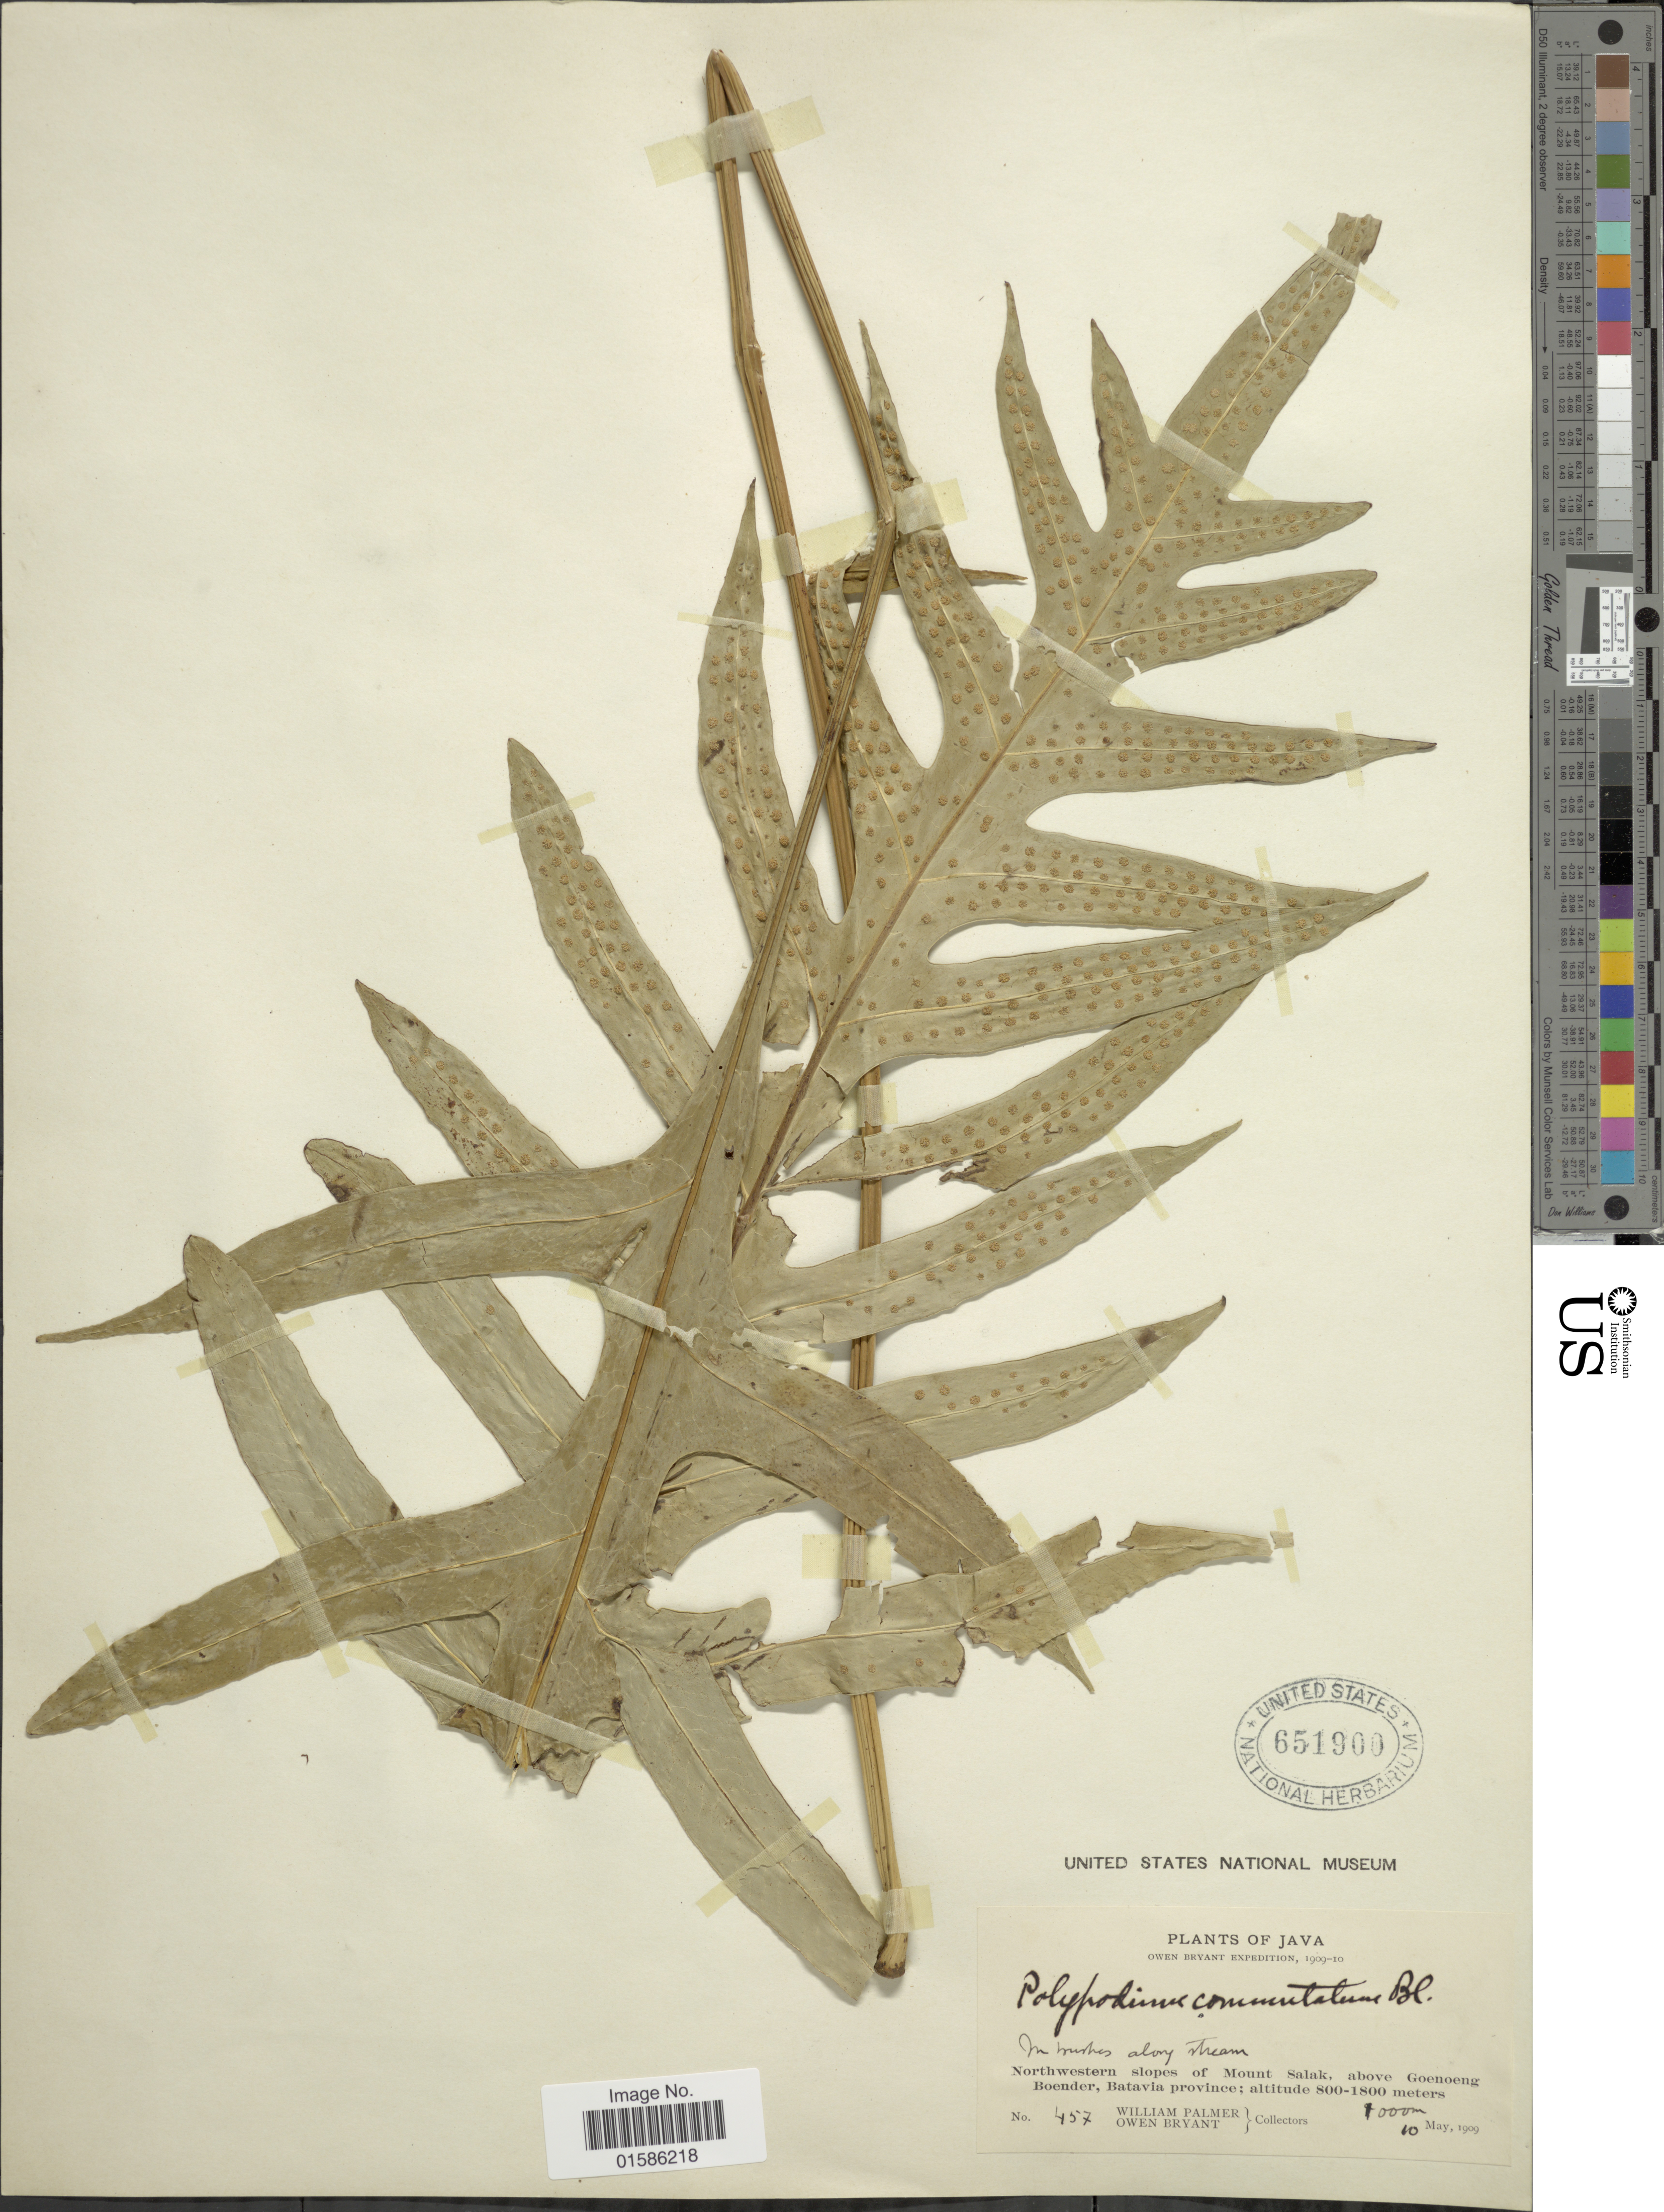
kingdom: Plantae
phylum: Tracheophyta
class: Polypodiopsida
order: Polypodiales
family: Polypodiaceae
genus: Microsorum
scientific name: Microsorum commutatum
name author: (Blume) Copel.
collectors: W. Palmer & O. Bryant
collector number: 457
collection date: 1909-05-10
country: Indonesia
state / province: Java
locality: Northwestern slopes of Mount Salak, above Goenoeng Boender, Batavia province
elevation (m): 800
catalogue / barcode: US 651900